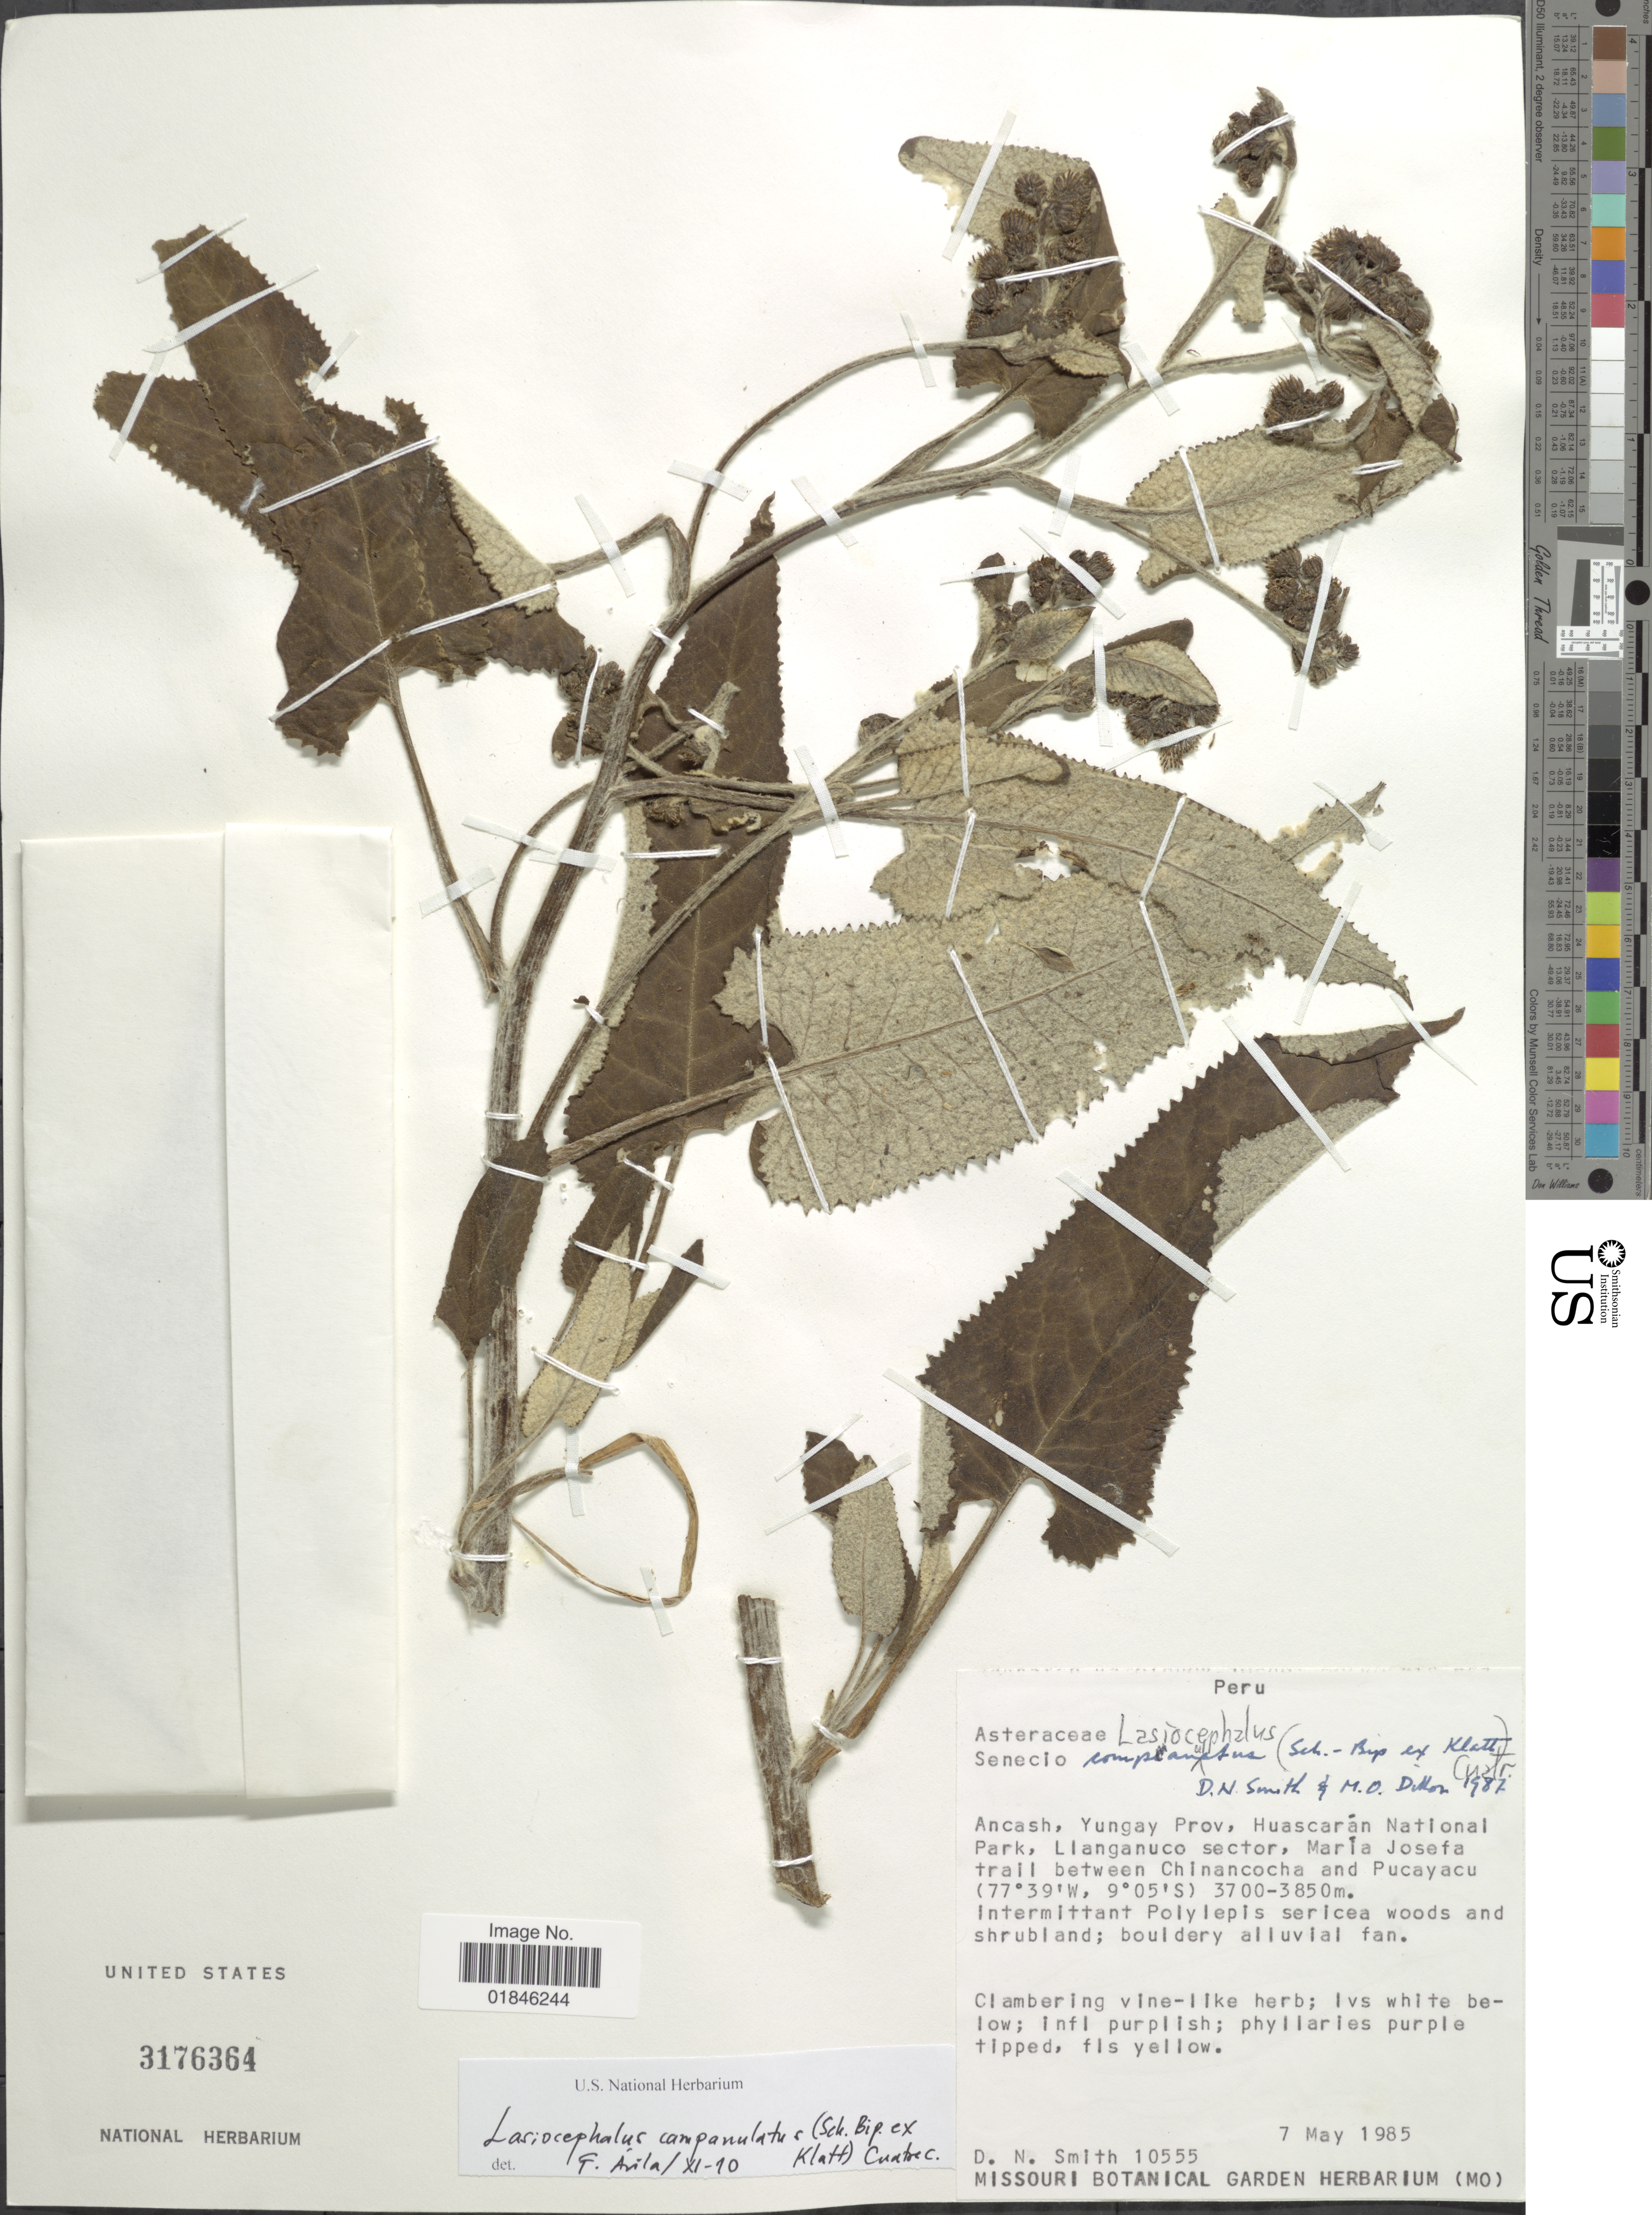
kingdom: Plantae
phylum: Tracheophyta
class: Magnoliopsida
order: Asterales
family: Asteraceae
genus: Senecio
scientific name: Senecio betonicifolius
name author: DC.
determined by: Salomon, Luciana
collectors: D. Smith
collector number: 10555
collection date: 1985-05-07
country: Peru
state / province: Ancash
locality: Ancash, Yungay Prov, Huascarán National Park, Llanganuco sector, María Josefa trail between Chinancocha and Pucayacu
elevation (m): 3700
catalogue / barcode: US 3176364